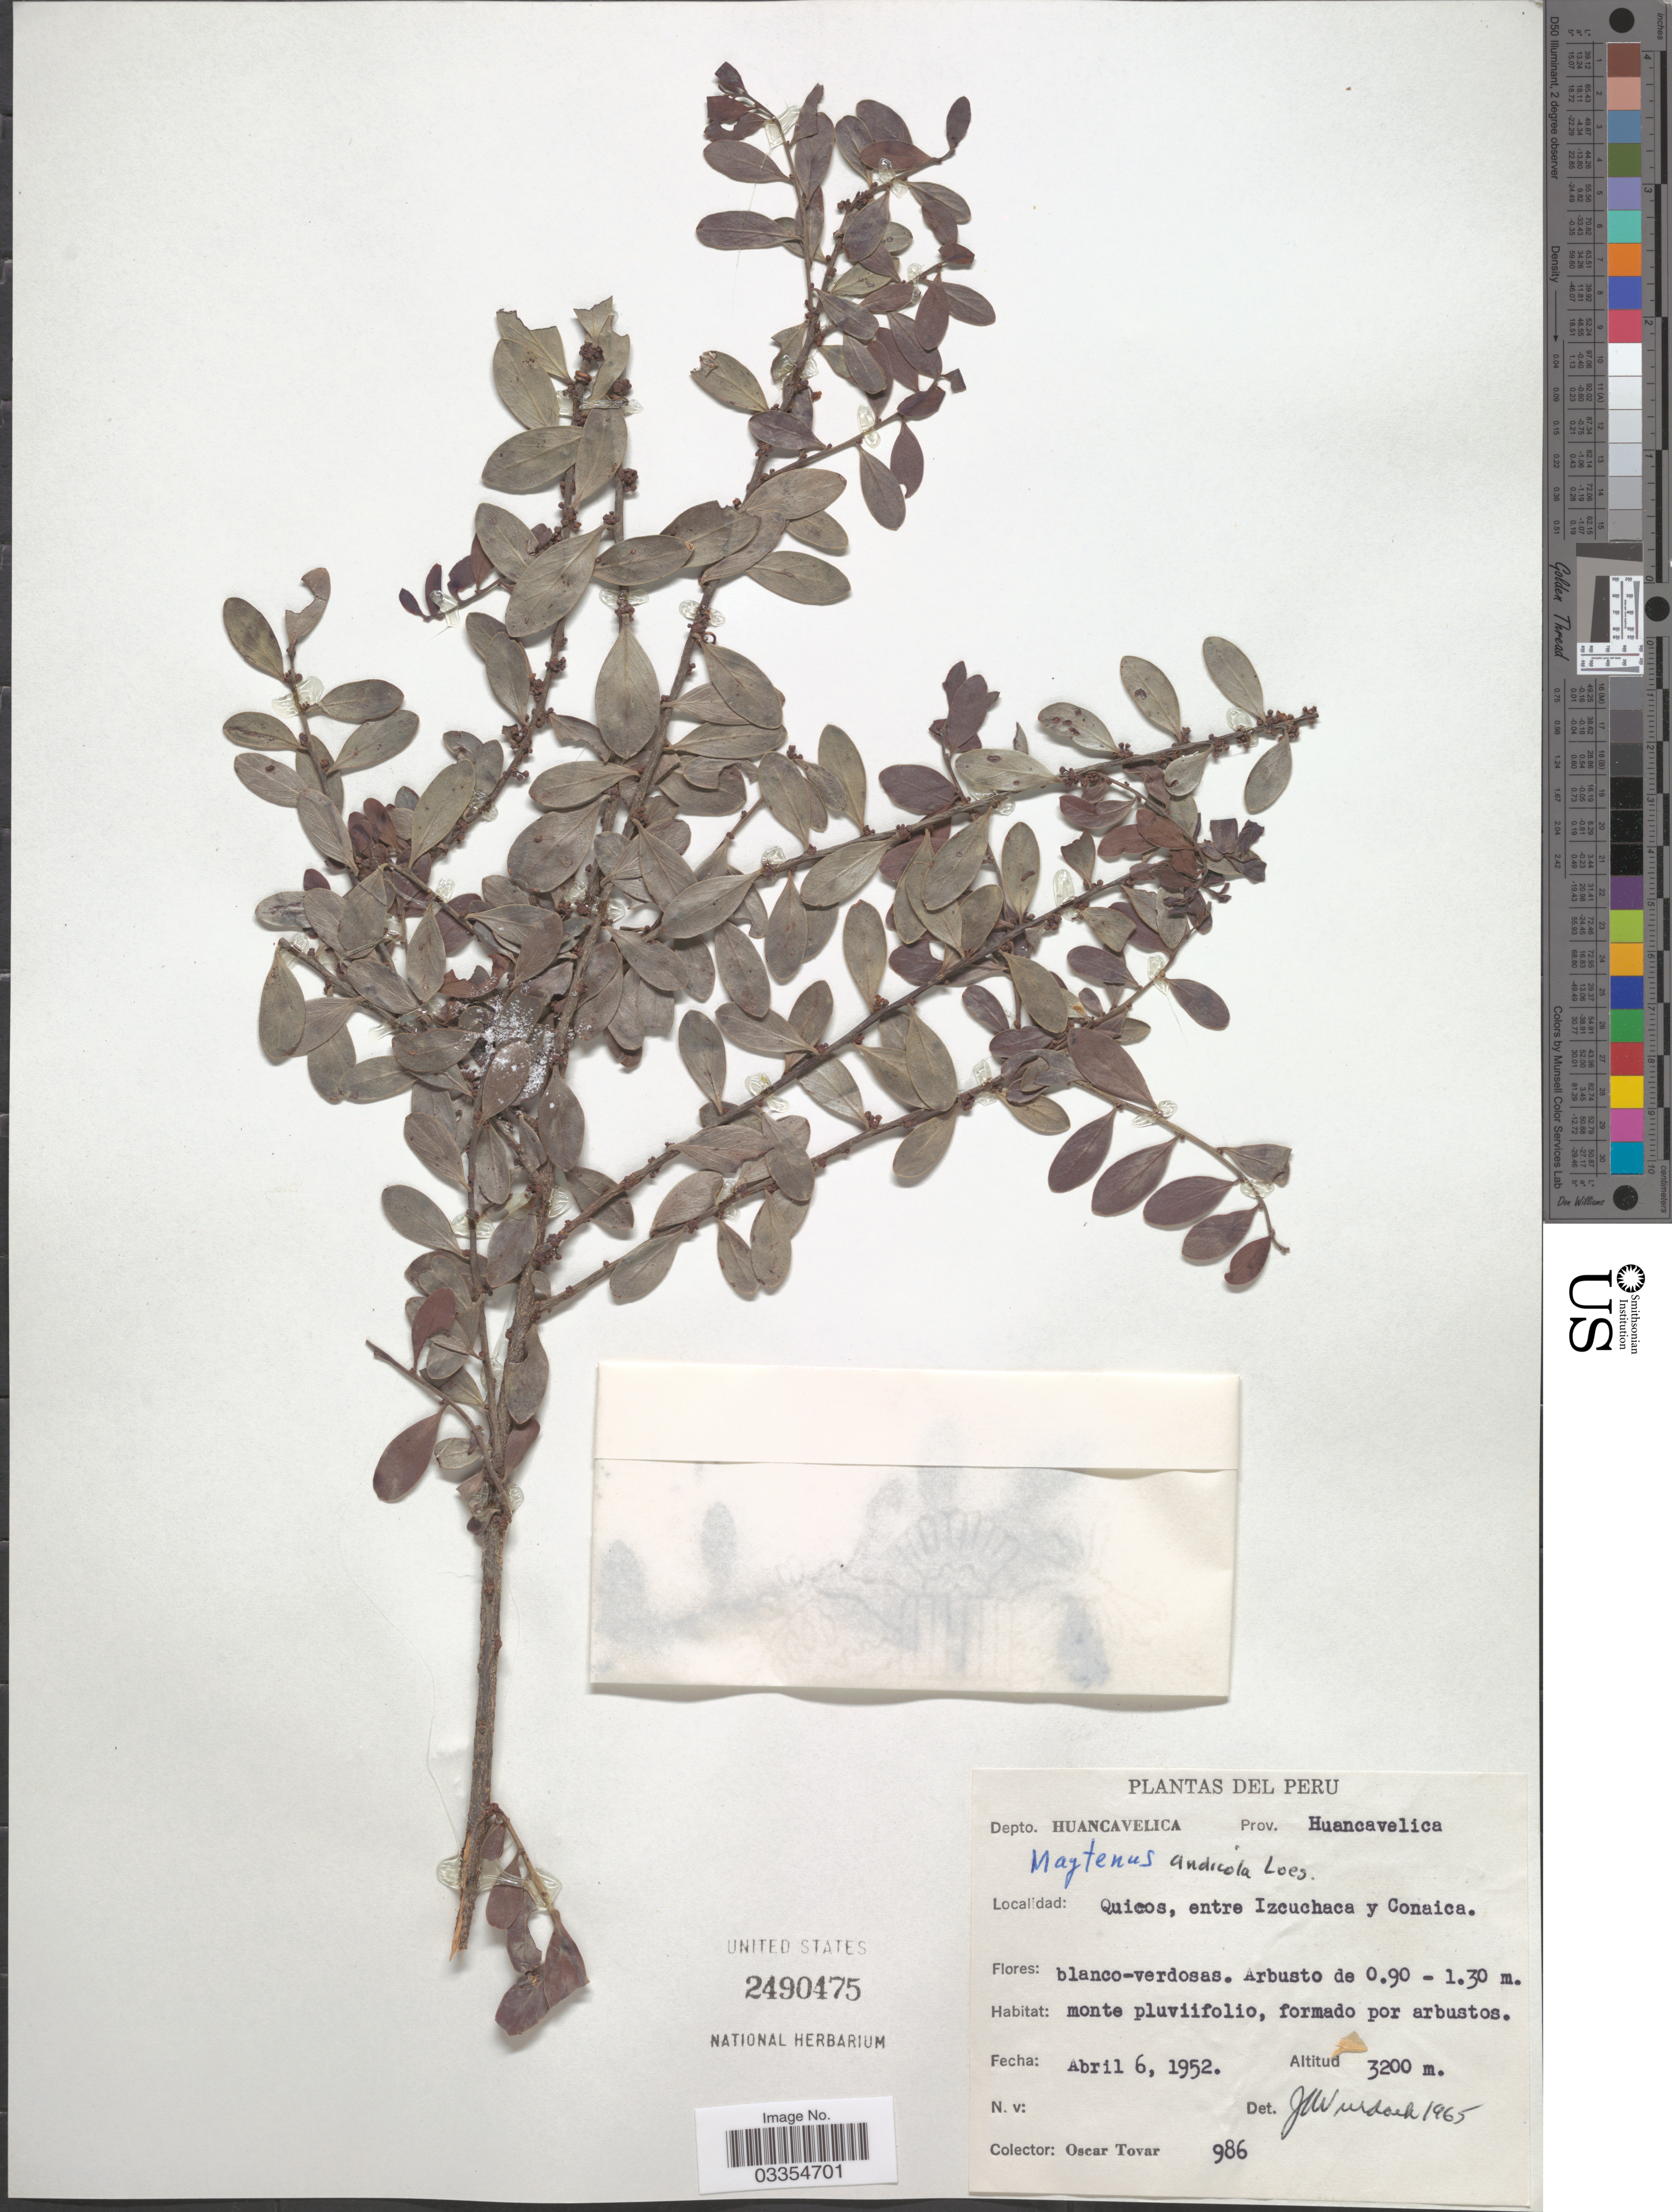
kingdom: Plantae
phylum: Tracheophyta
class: Magnoliopsida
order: Celastrales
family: Celastraceae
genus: Maytenus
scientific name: Maytenus andicola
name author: Loes.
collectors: O. Tovar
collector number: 986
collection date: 1952-04-06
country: Peru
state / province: Huancavelica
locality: Depto. Huancavelica. Prov. Huancavelica. Quicos, entre Izcuchaca y Conaica.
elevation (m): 3200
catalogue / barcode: US 2490475